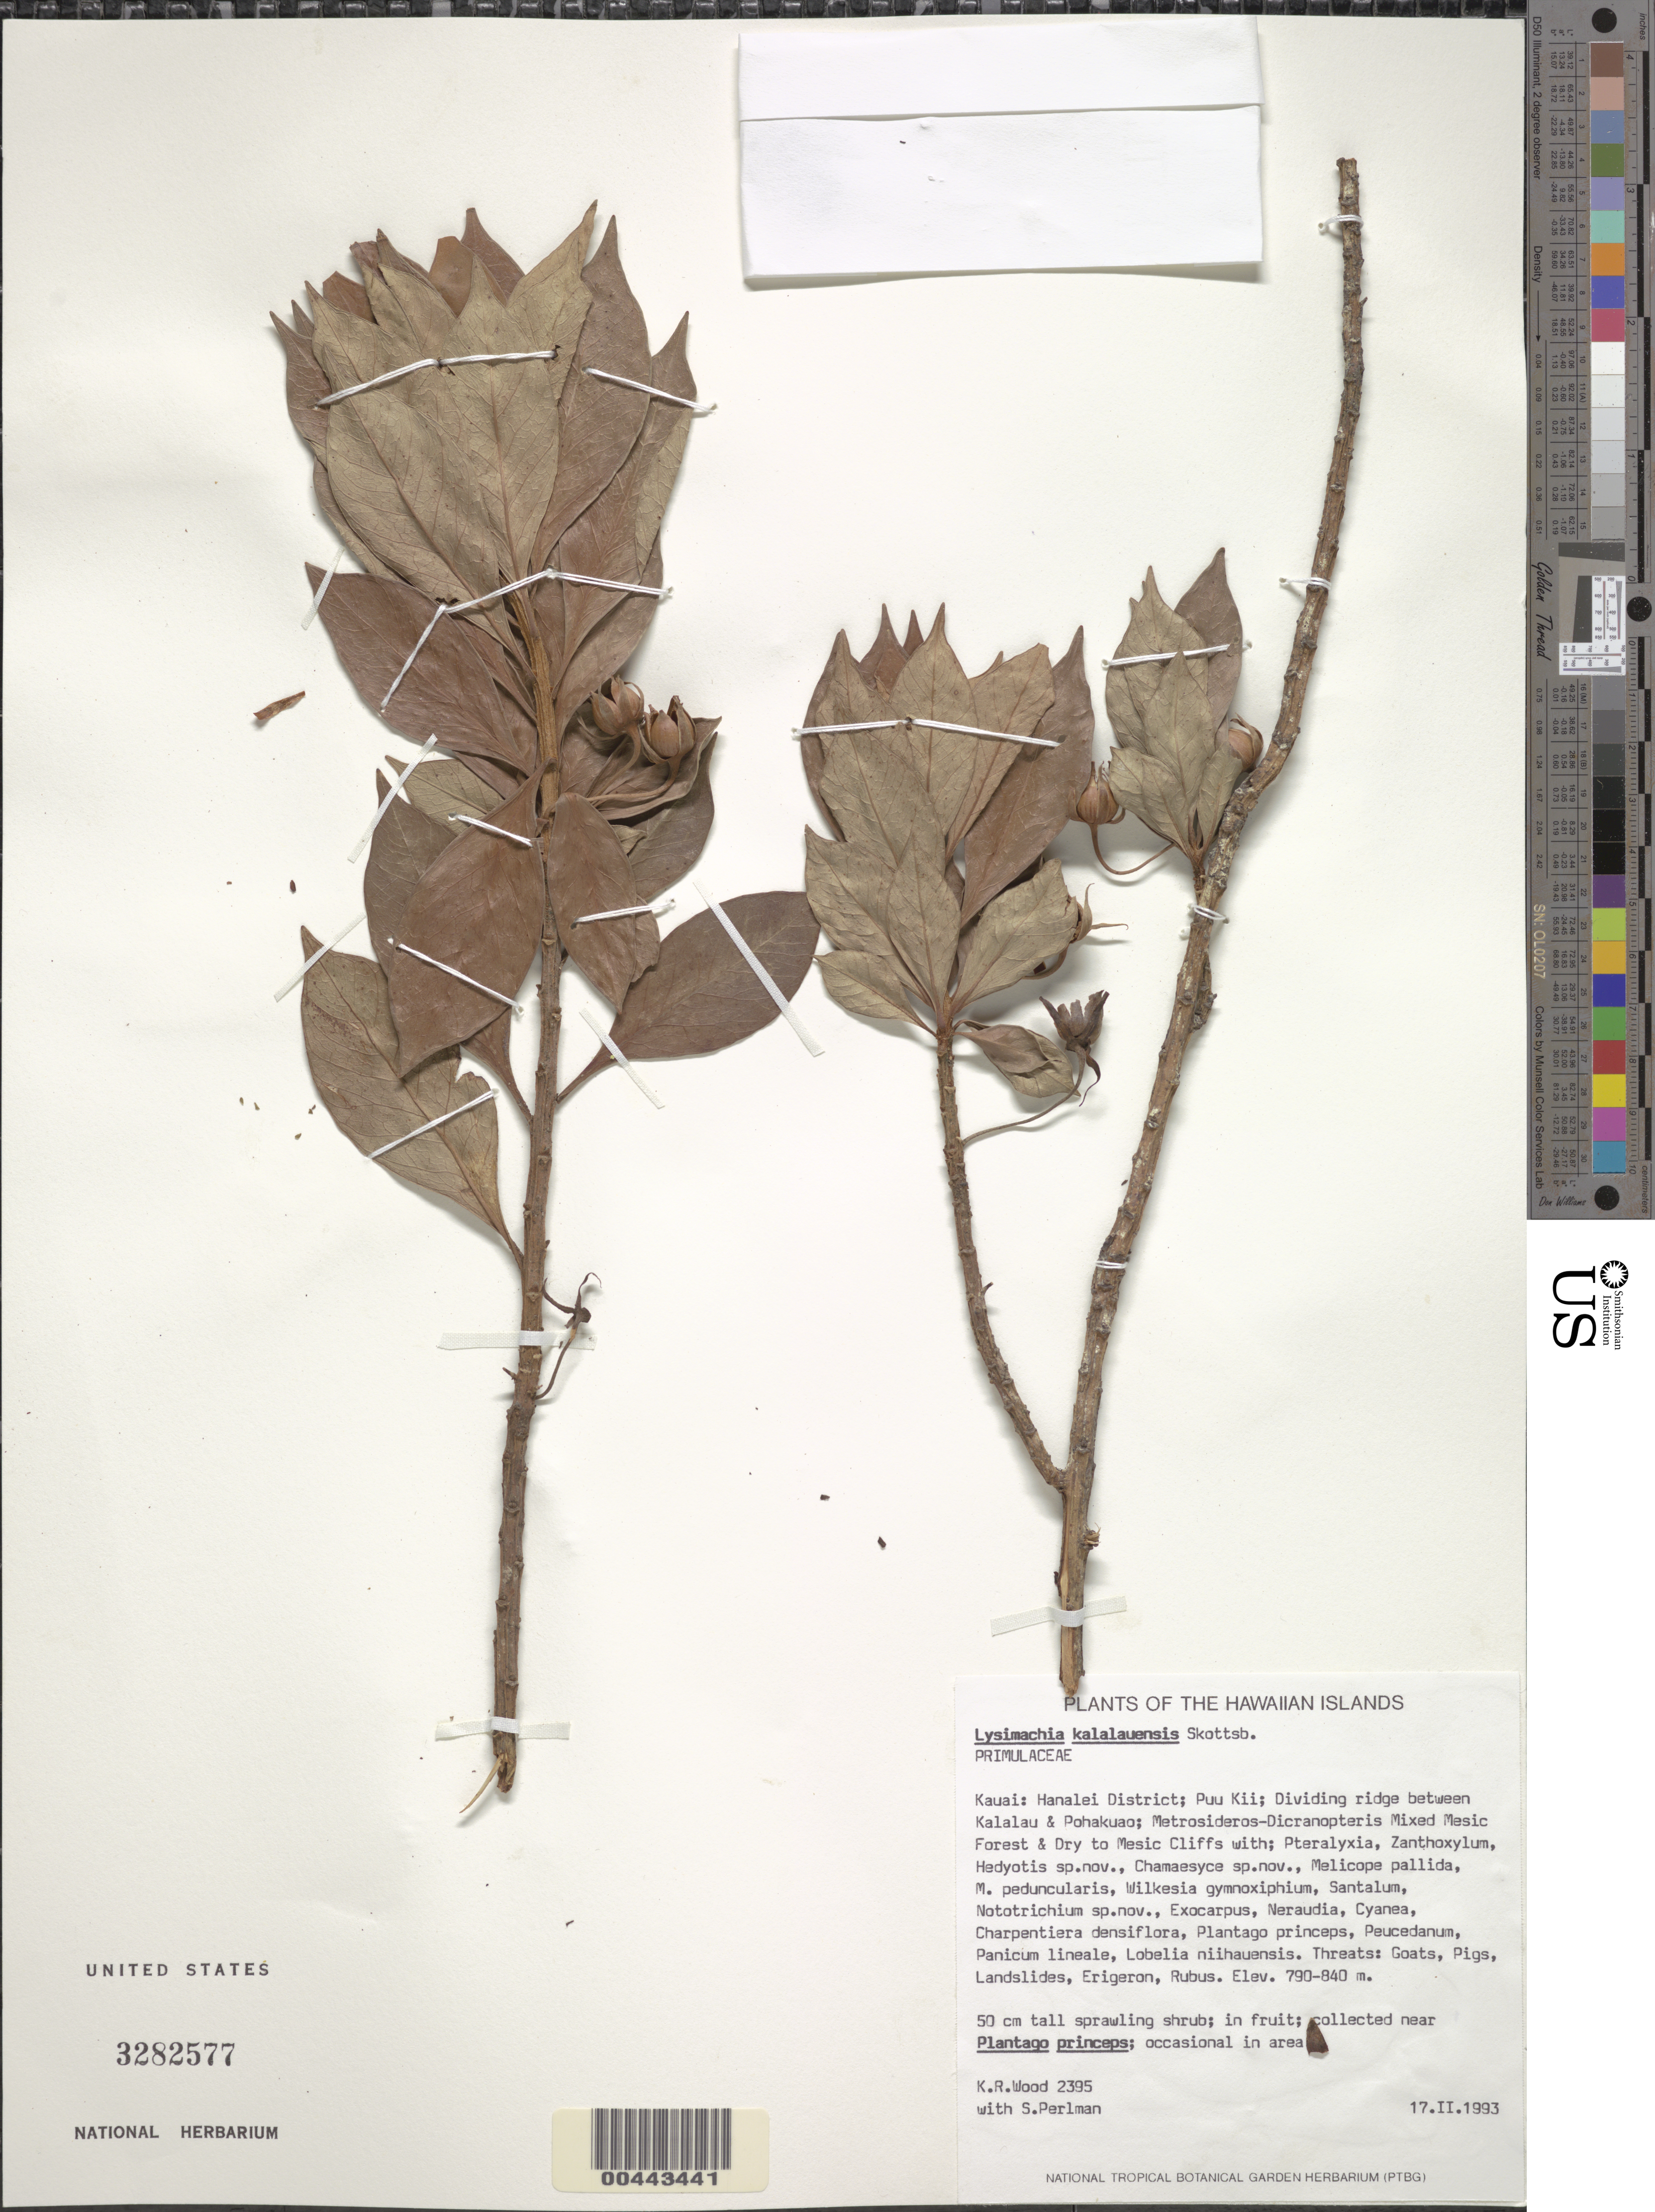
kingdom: Plantae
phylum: Tracheophyta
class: Magnoliopsida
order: Ericales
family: Primulaceae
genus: Lysimachia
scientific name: Lysimachia kalalauensis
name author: Skottsb.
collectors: K. R. Wood & S. P. Perlman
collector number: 2395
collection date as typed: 17 Feb 1993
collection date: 1993-02-17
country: United States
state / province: Hawaii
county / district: Kauai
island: Kaua'i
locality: Hanalei Dist., Puu Kii, dividing ridge between Kalalau & Pohakuao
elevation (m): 790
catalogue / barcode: US 3282577